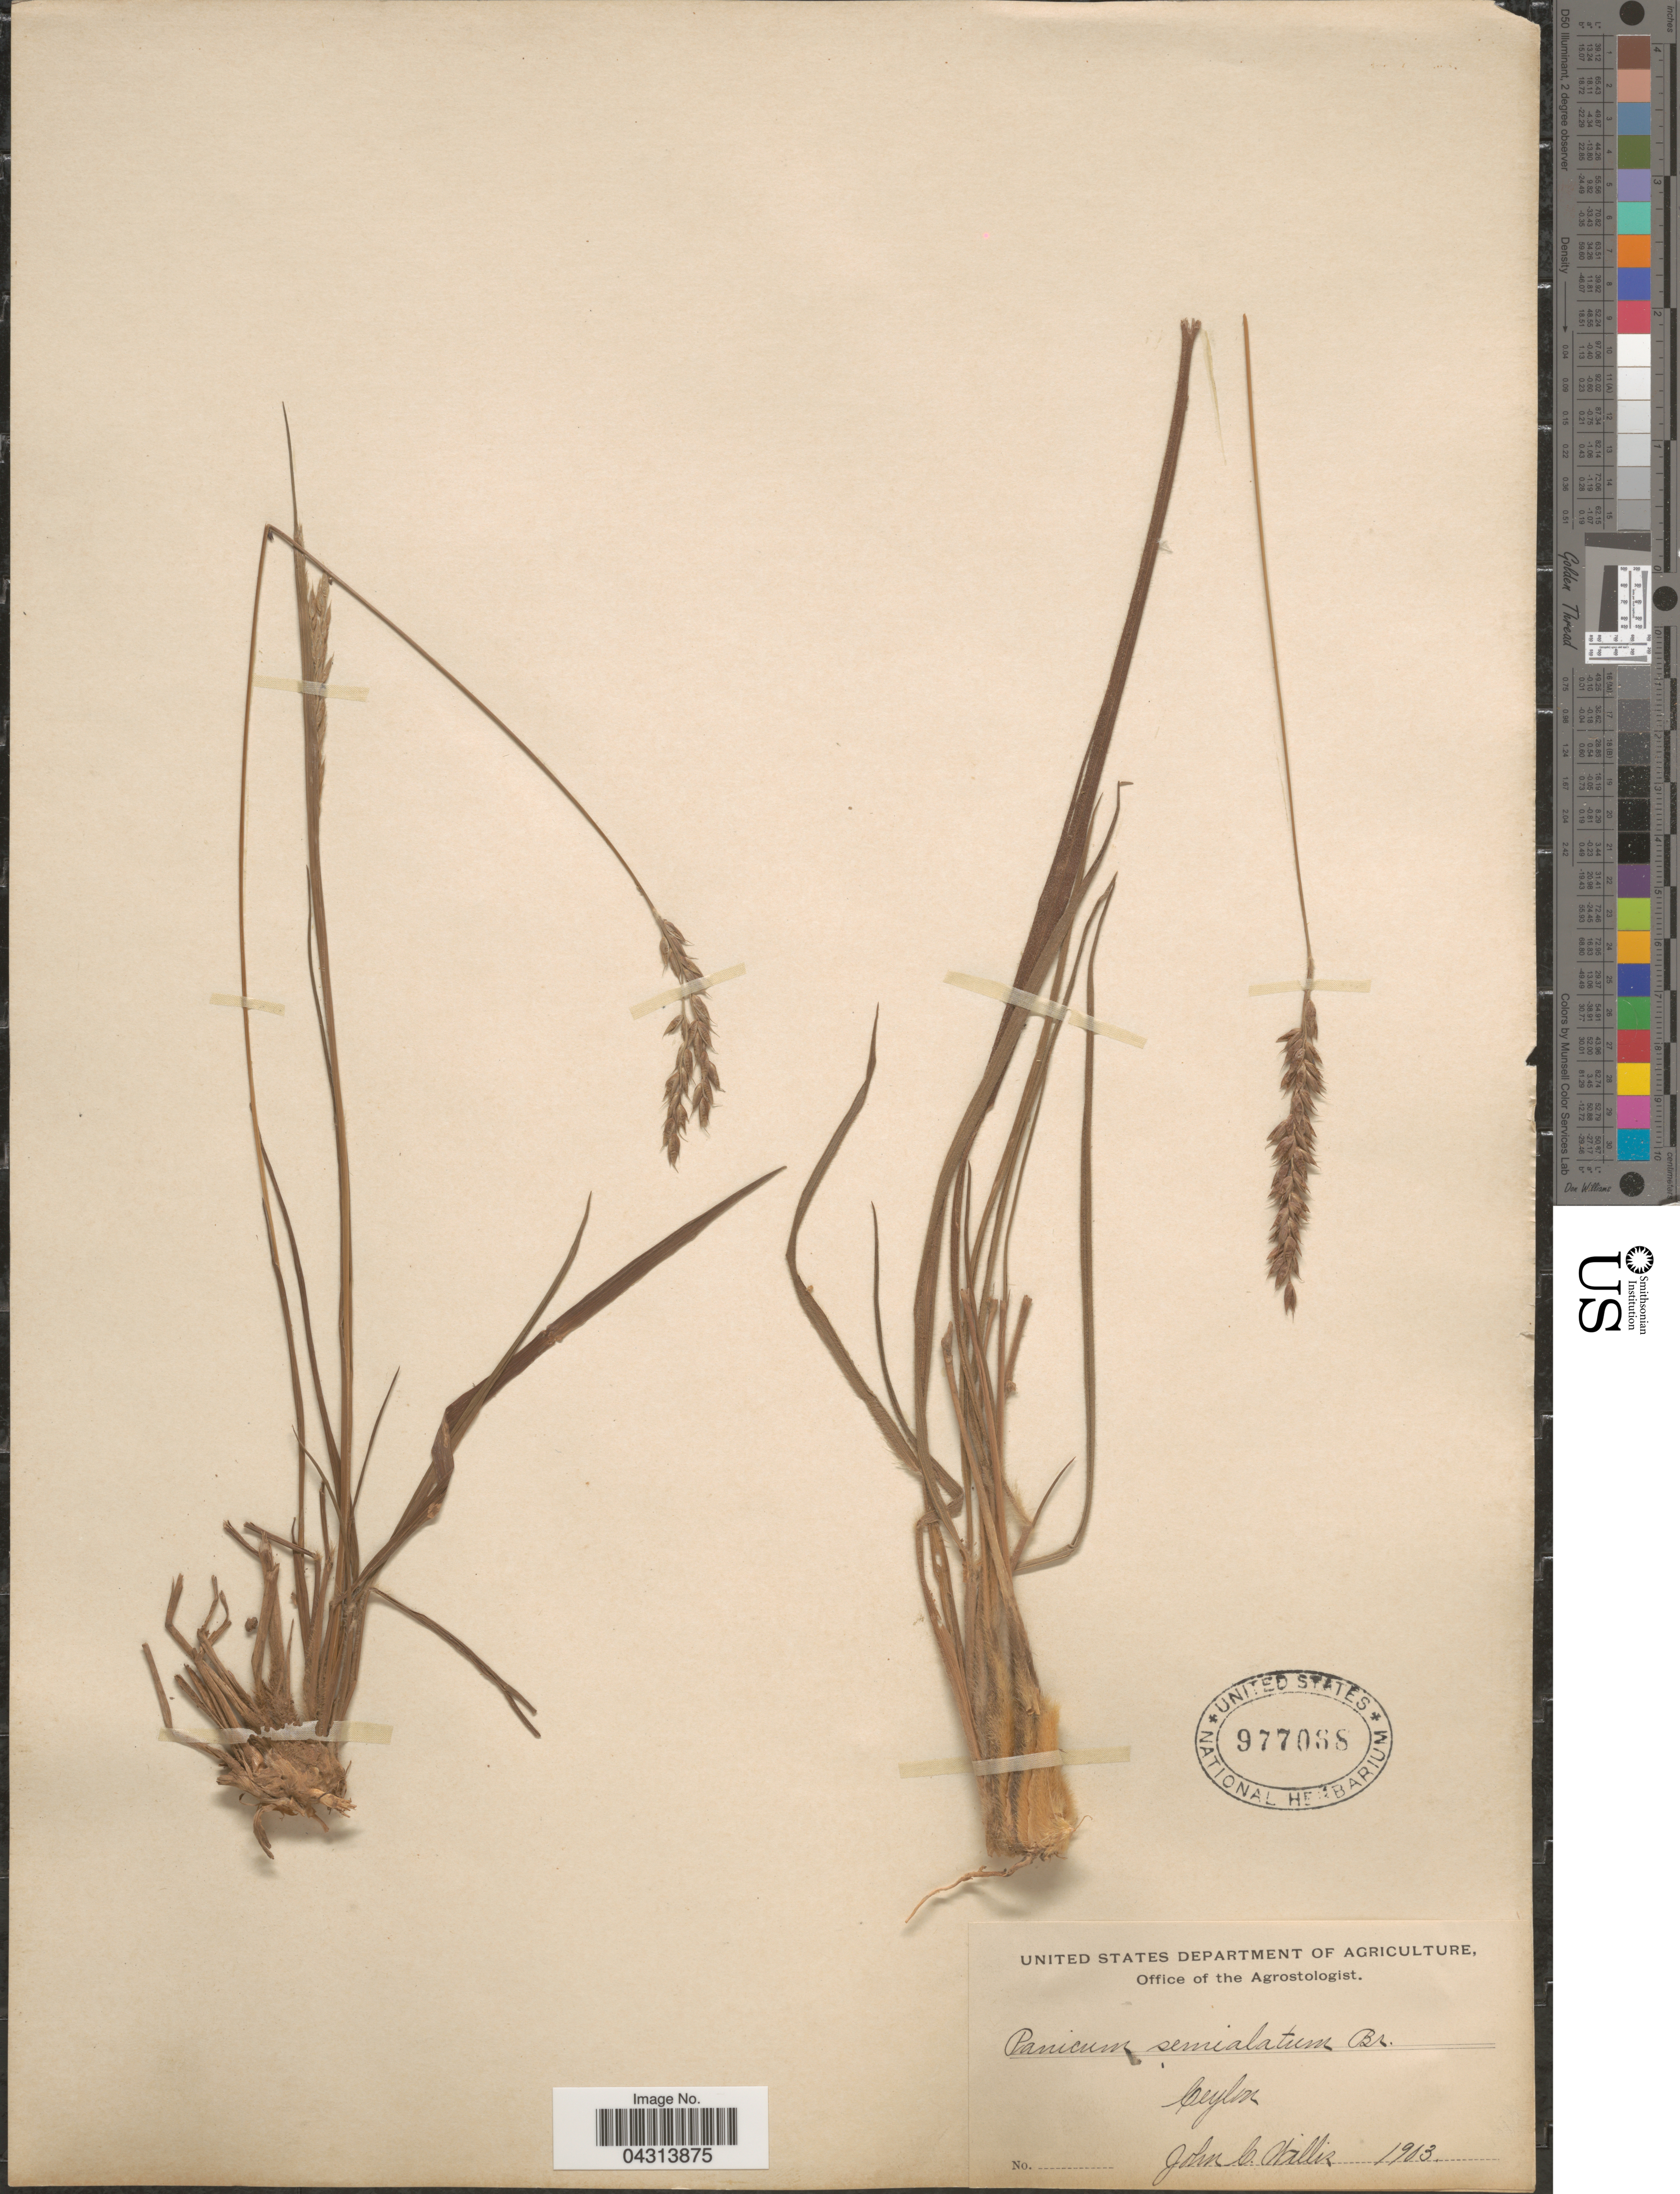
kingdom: Plantae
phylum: Tracheophyta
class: Liliopsida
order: Poales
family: Poaceae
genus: Alloteropsis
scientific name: Alloteropsis semialata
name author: (R. Br.) Hitchc.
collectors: J. Wallis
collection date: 1903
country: Sri Lanka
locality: Ceylon.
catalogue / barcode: US 977088